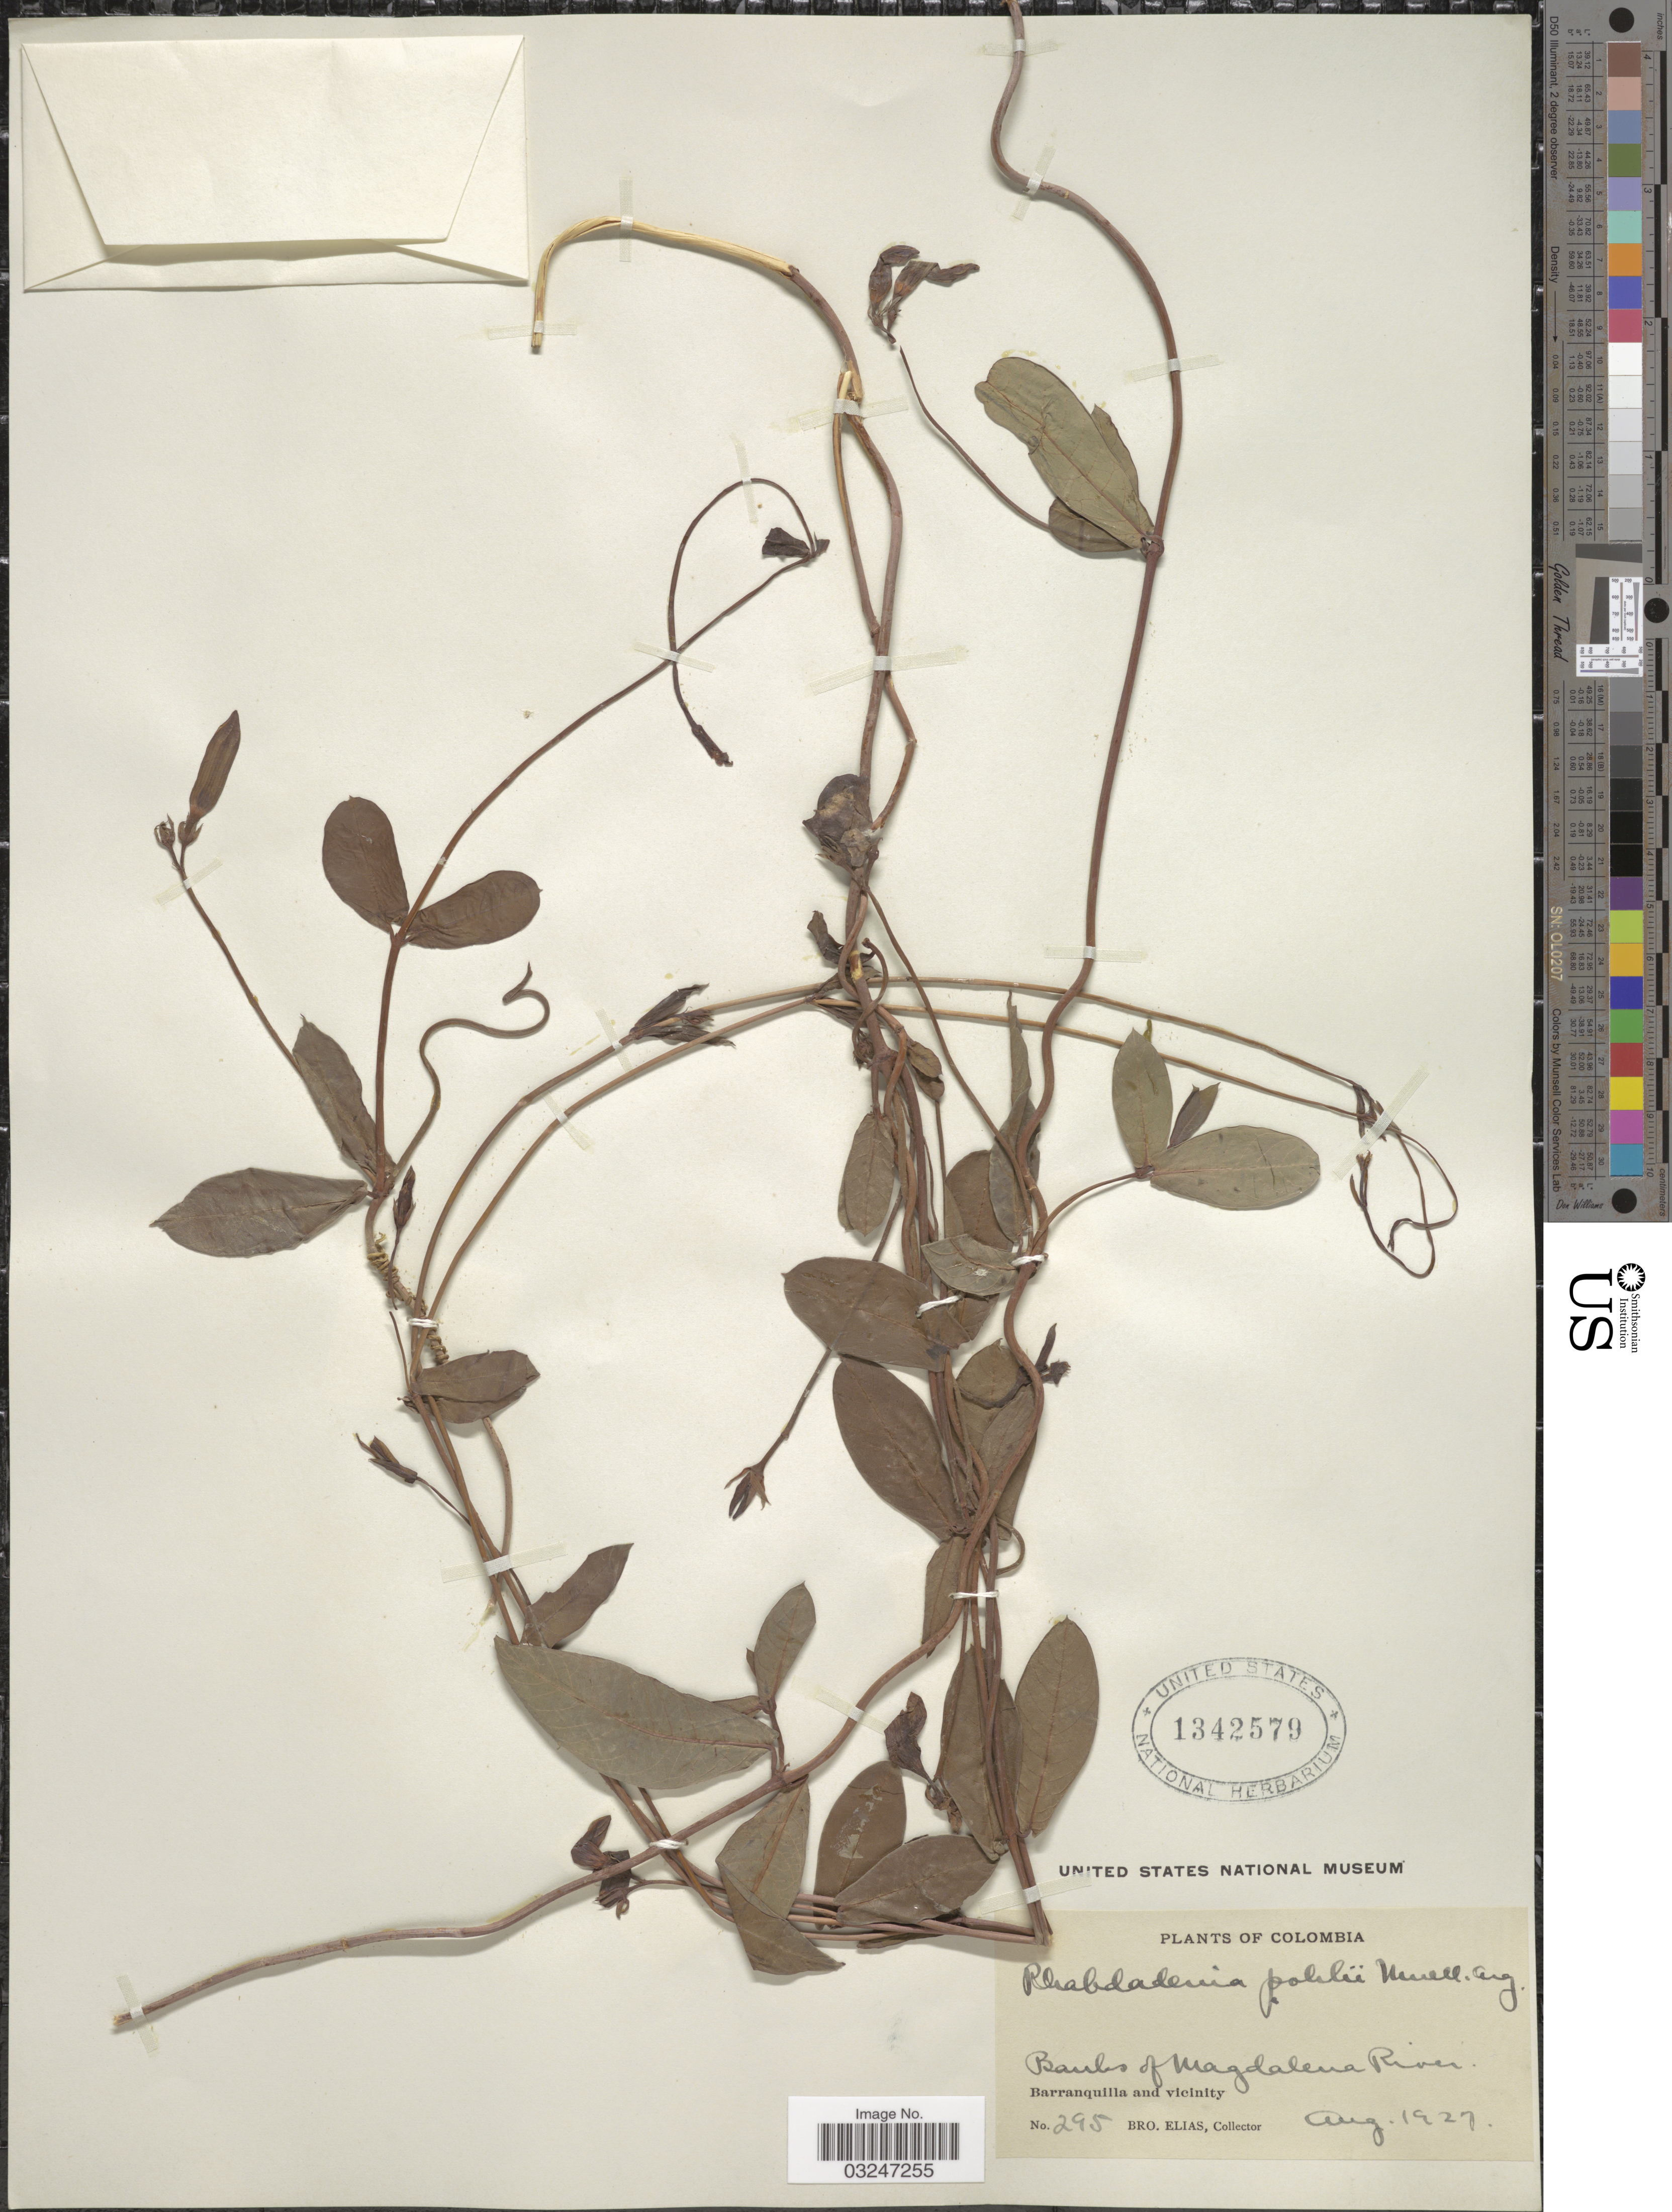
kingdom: Plantae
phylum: Tracheophyta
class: Magnoliopsida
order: Gentianales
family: Apocynaceae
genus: Rhabdadenia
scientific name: Rhabdadenia pohlii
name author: Müll. Arg.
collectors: Bro. Elias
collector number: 295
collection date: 1927-08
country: Colombia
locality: Banks of Magdalena River. Barranquilla and vicinity.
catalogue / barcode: US 1342579